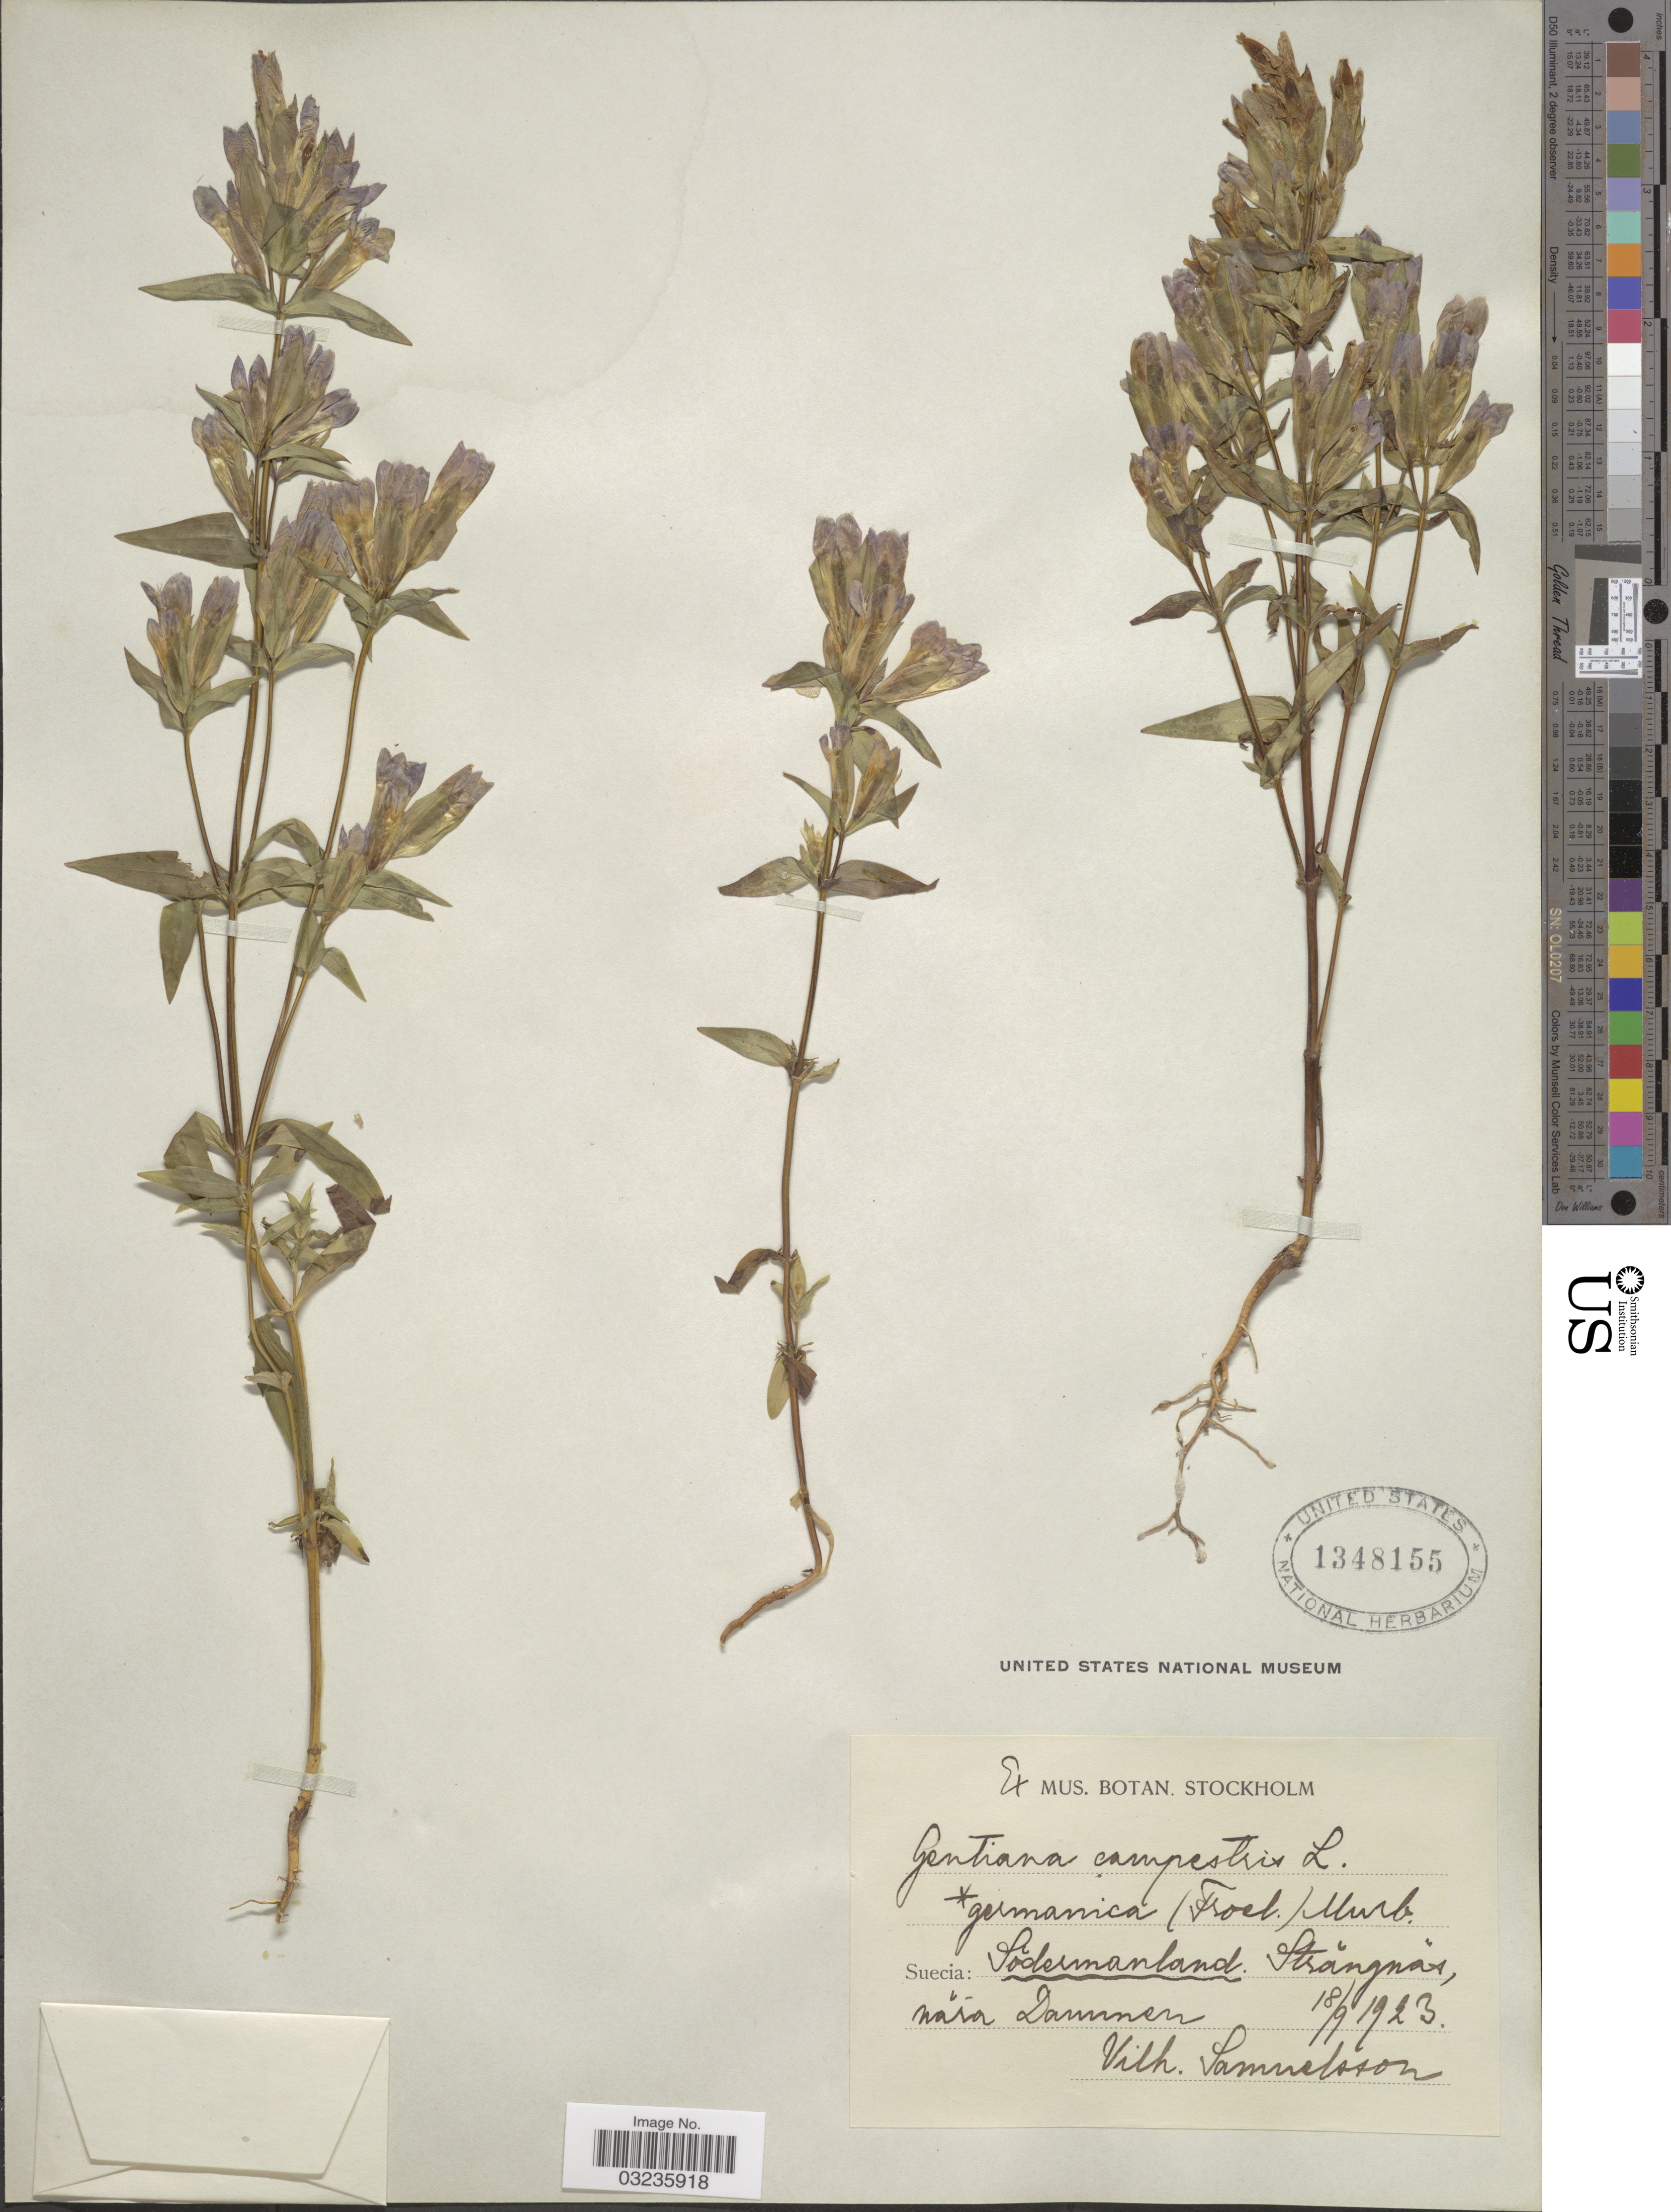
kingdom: Plantae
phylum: Tracheophyta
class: Magnoliopsida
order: Gentianales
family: Gentianaceae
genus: Gentiana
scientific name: Gentiana campestris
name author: L.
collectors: V. Samuelsson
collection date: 1923-09-18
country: Sweden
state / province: Sodermanland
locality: Sodermanland. Strängnäs, nara Dammen.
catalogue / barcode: US 1348155